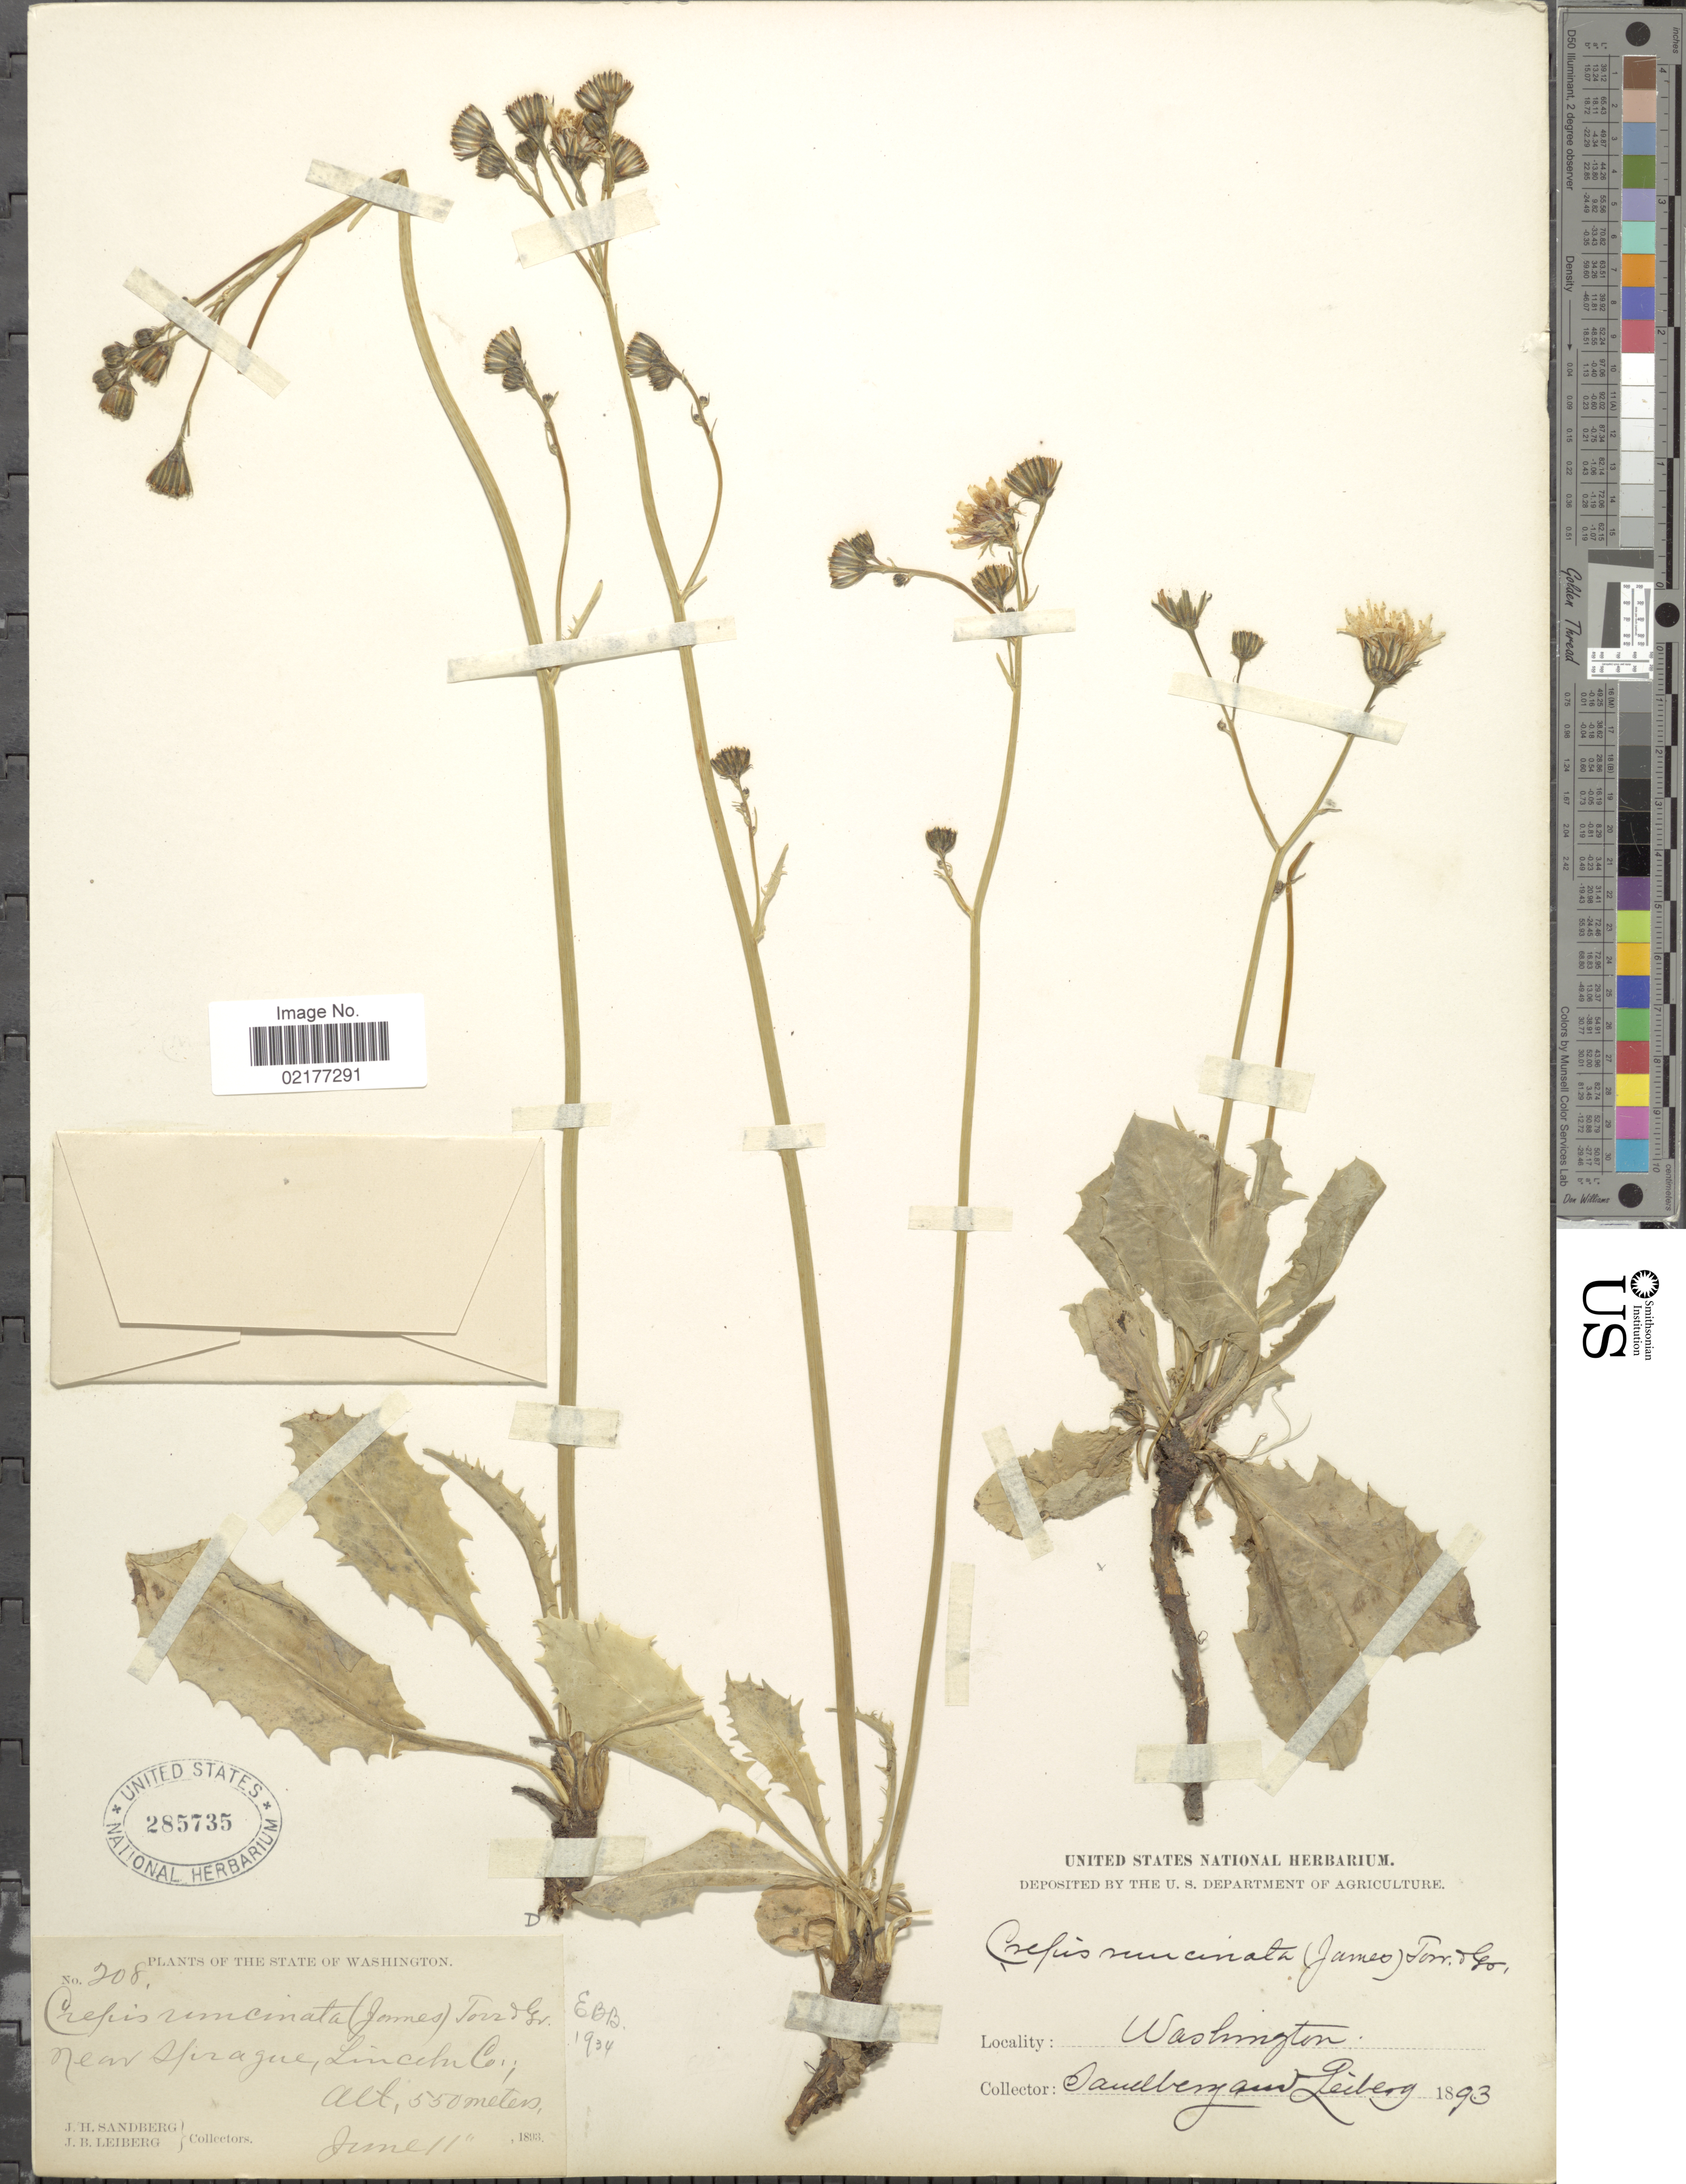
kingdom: Plantae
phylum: Tracheophyta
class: Magnoliopsida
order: Asterales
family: Asteraceae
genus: Crepis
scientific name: Crepis runcinata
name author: Torr. & A. Gray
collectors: J. H. Sandberg & J. B. Leiberg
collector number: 208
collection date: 1893-06-11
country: United States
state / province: Washington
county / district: Lincoln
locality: The State of Washington, Near Spirague, Lincoln Co.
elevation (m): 550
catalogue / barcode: US 285735